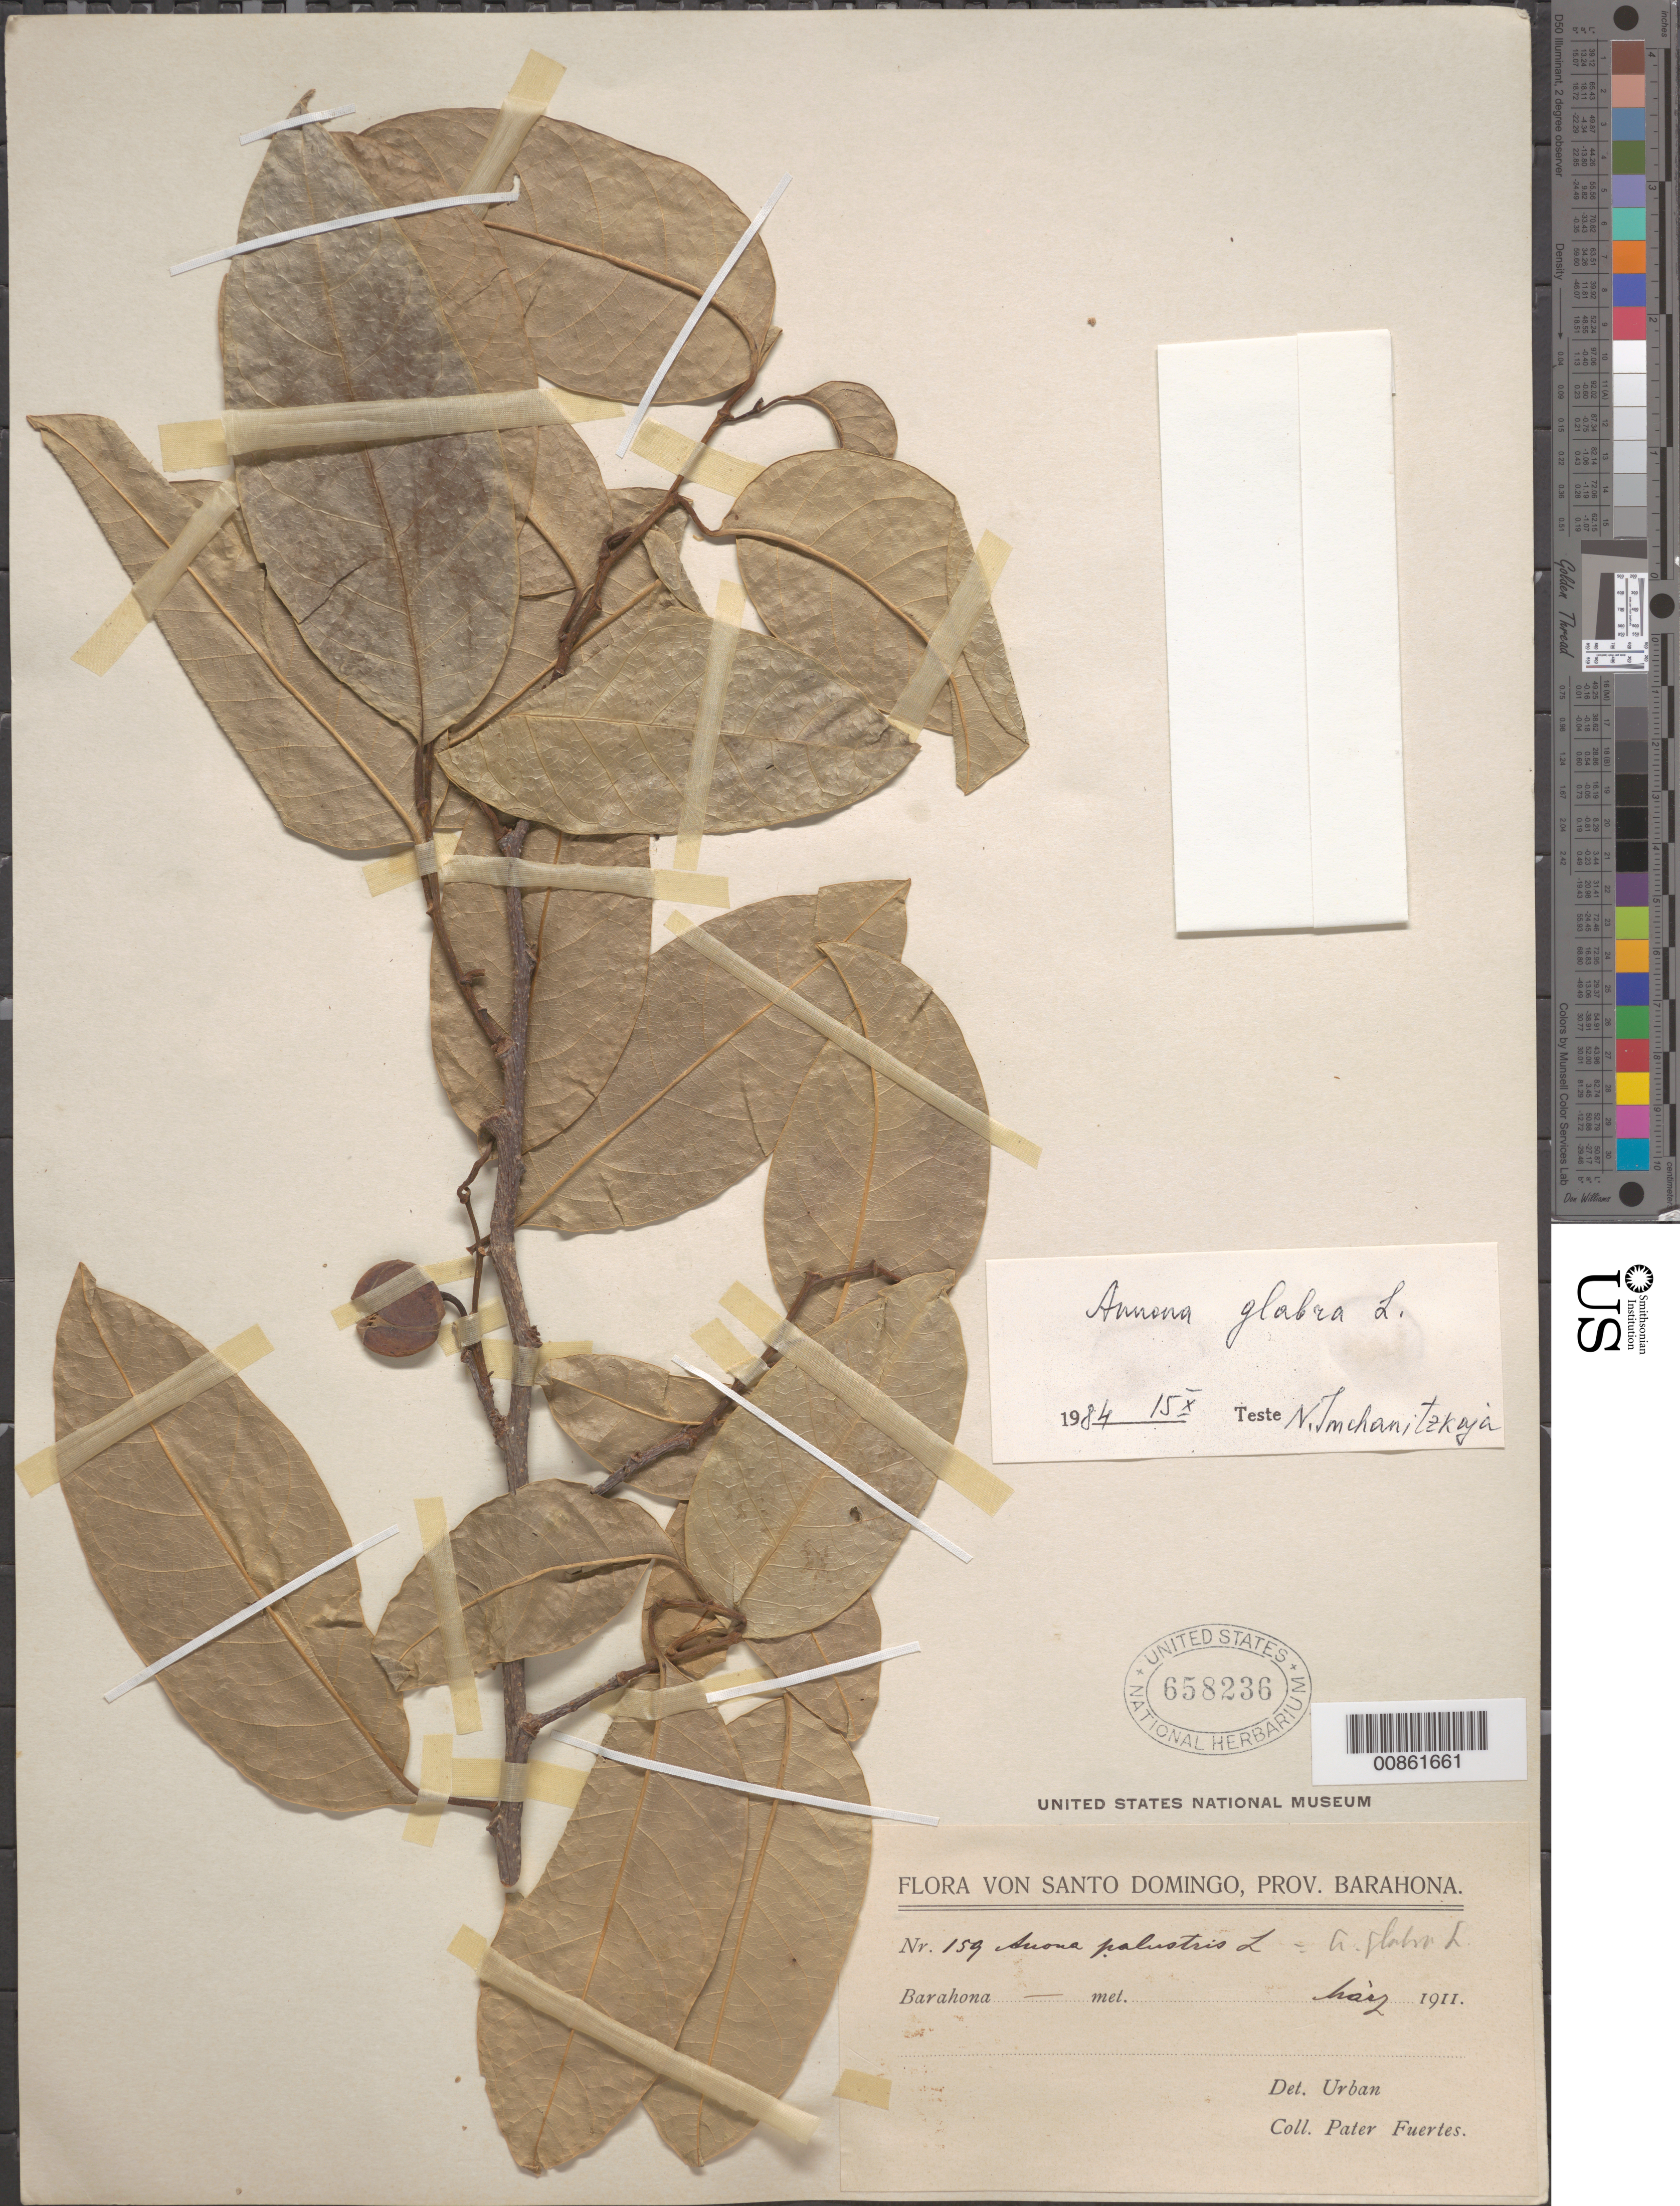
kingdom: Plantae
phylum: Tracheophyta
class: Magnoliopsida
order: Magnoliales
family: Annonaceae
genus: Annona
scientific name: Annona glabra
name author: L.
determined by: Imchanitzkaja, N.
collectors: M. D. Fuertes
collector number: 159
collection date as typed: May 1911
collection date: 1911-05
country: Dominican Republic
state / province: Barahona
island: Hispaniola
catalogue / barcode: US 658236